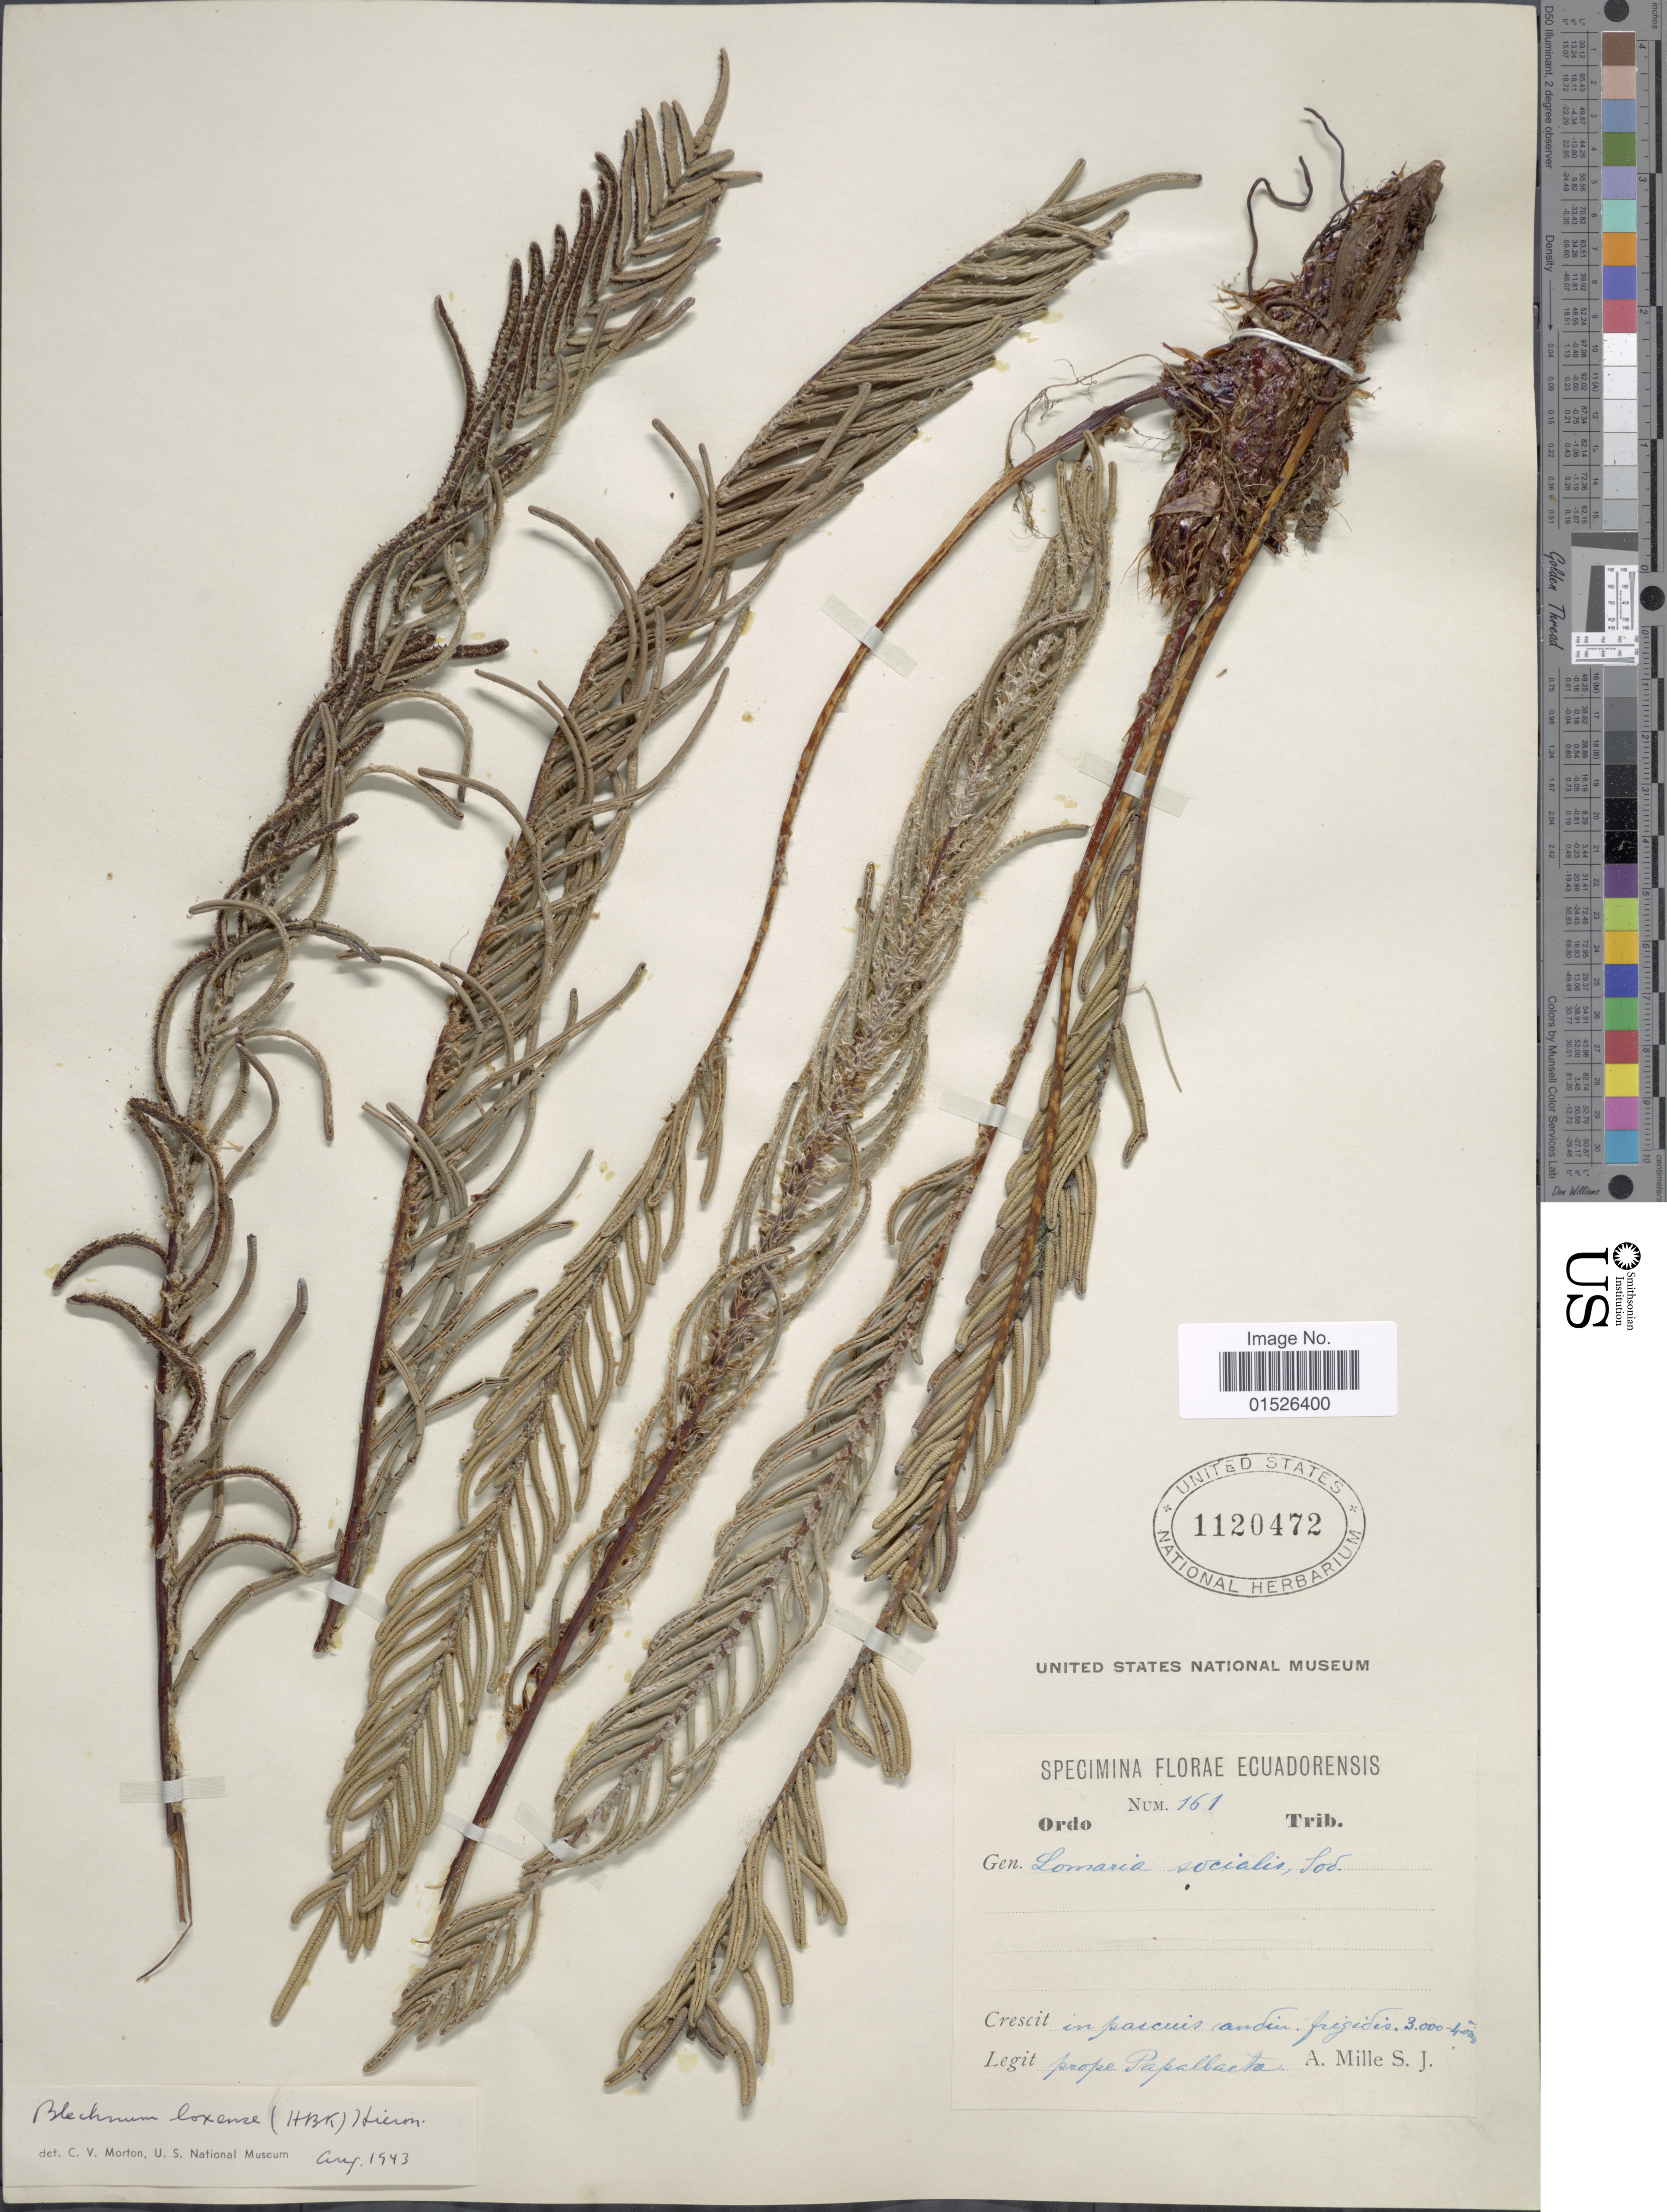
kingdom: Plantae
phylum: Tracheophyta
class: Polypodiopsida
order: Polypodiales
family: Blechnaceae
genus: Blechnum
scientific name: Blechnum loxense var. stenophyllum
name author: (Klotzsch) Lellinger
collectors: A. Mille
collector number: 161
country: Ecuador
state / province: Napo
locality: Ecuadorenses. prope Papallacta.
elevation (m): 914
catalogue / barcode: US 1120472